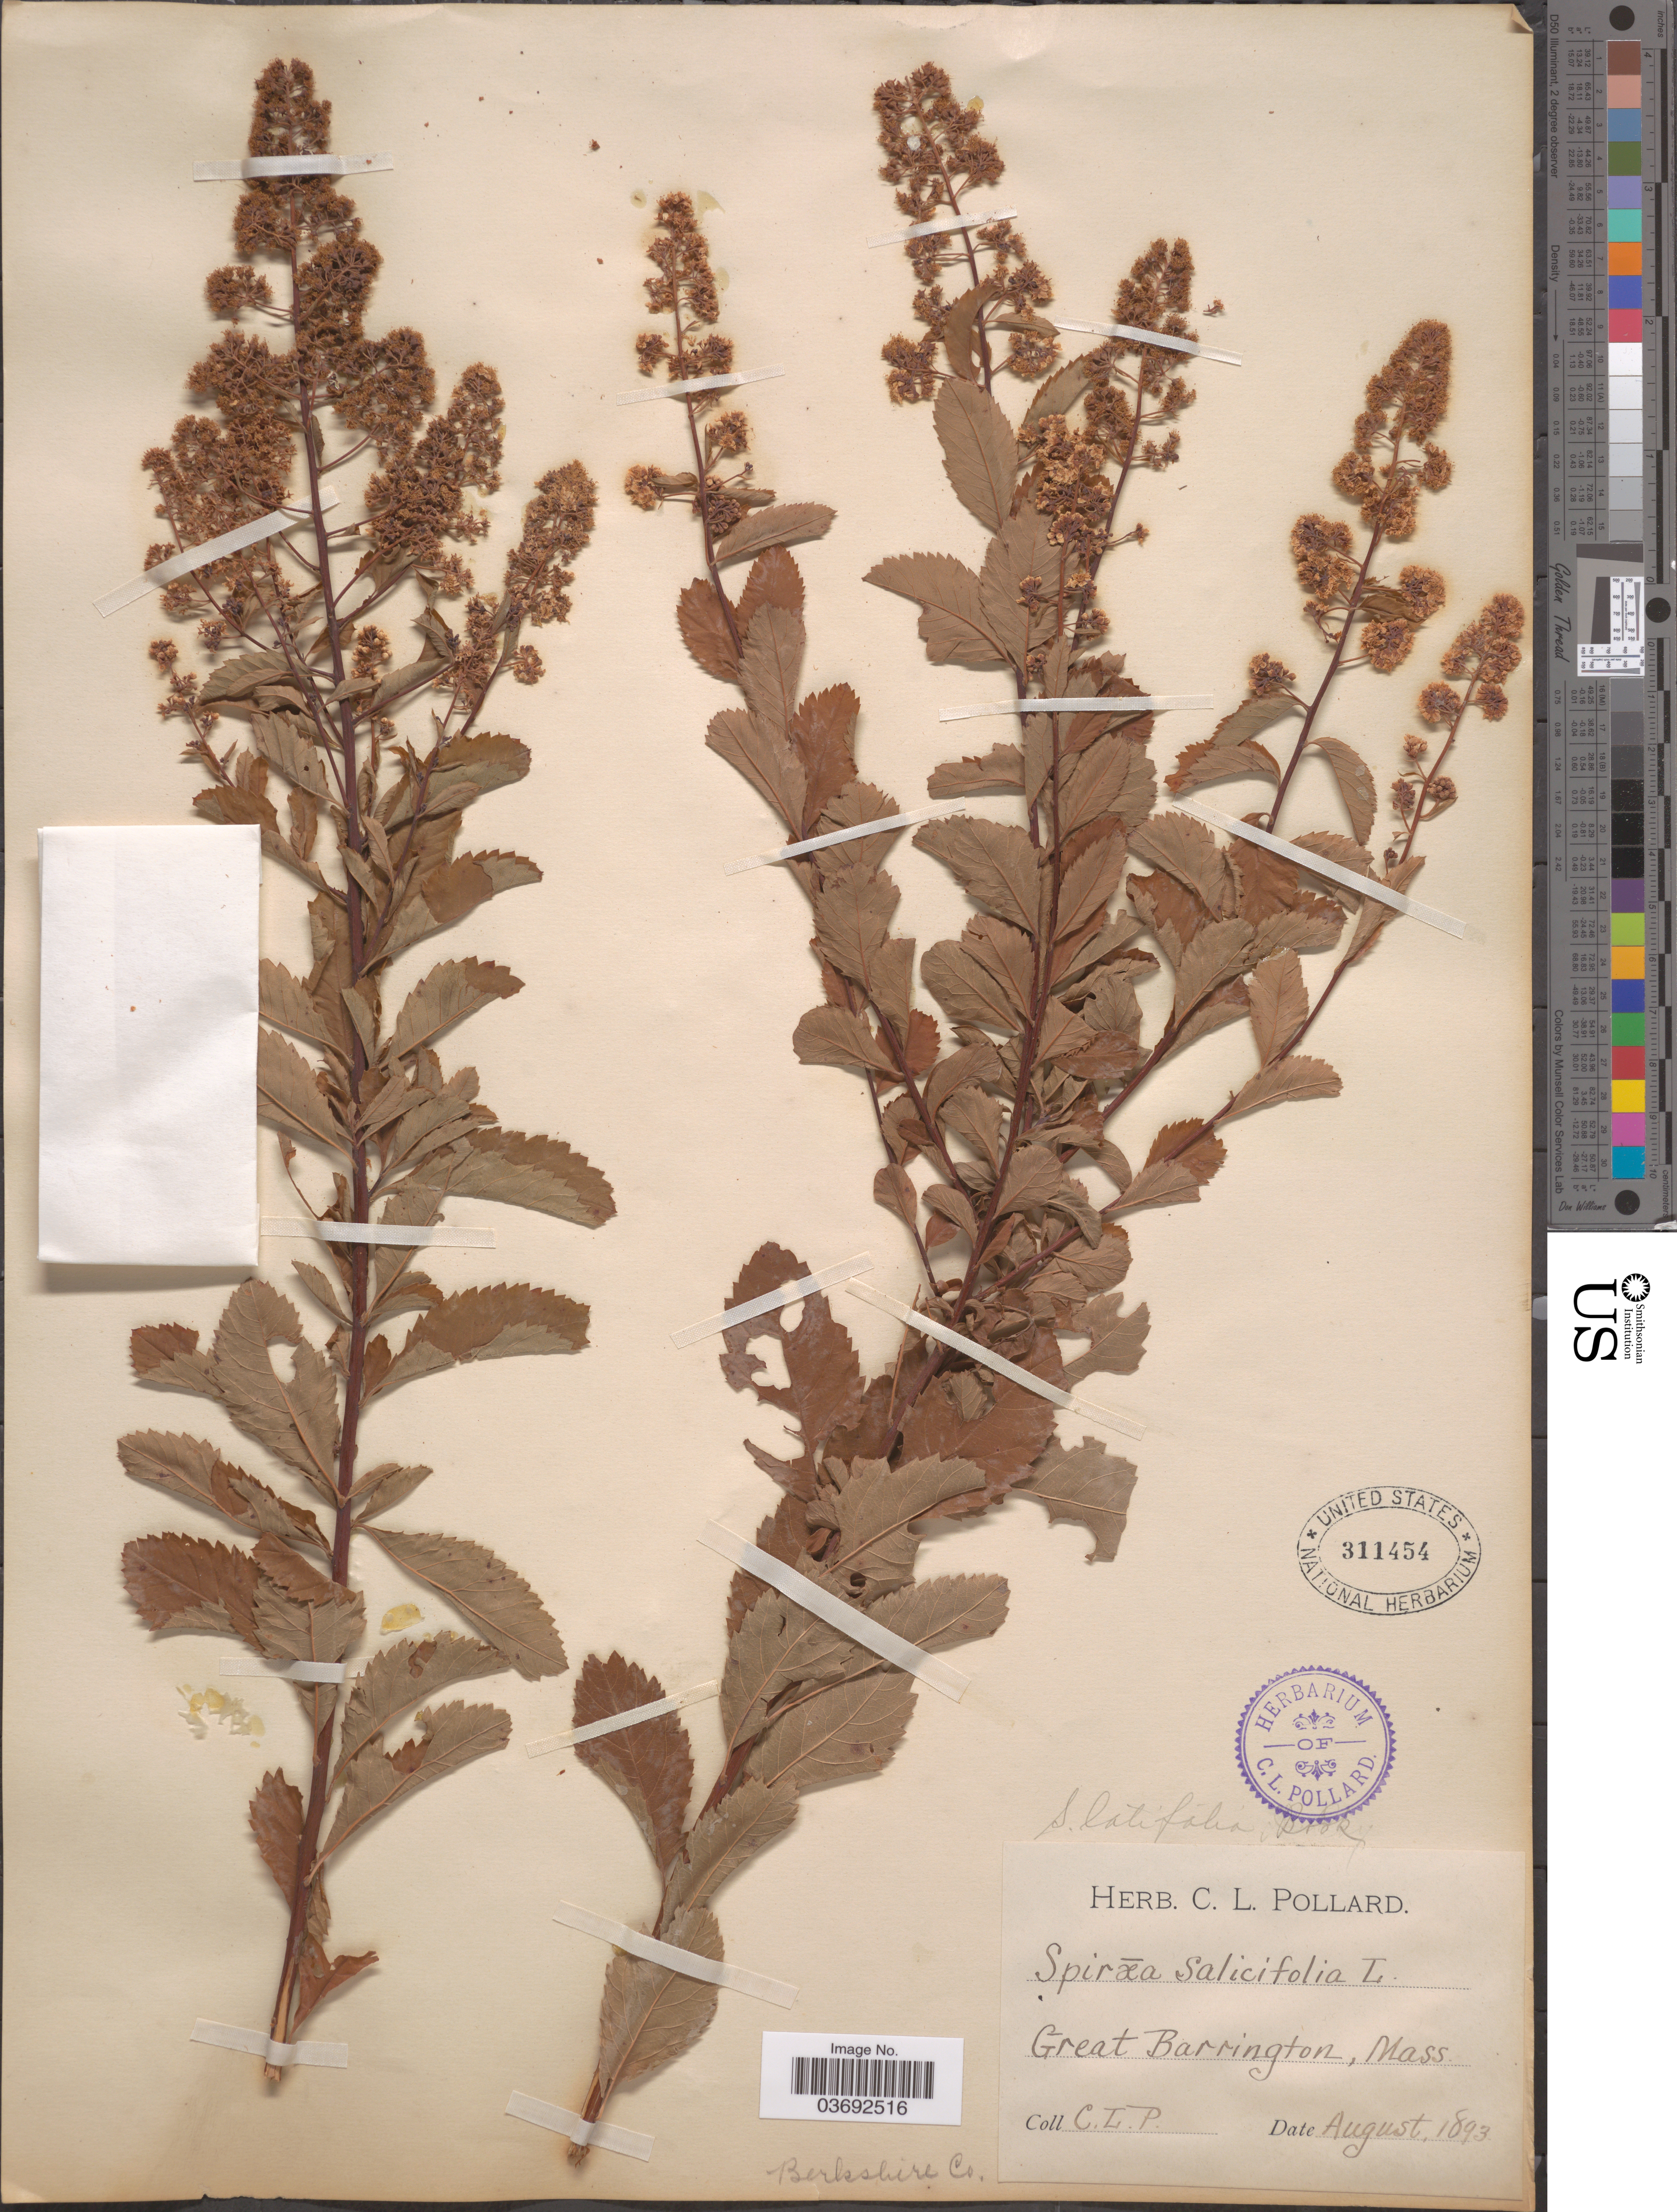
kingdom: Plantae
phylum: Tracheophyta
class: Magnoliopsida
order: Rosales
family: Rosaceae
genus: Spiraea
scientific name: Spiraea latifolia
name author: Borkh.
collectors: C. L. Pollard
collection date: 1893-08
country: United States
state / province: Massachusetts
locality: Great Barrington, Berkshire Co.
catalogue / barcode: US 311454